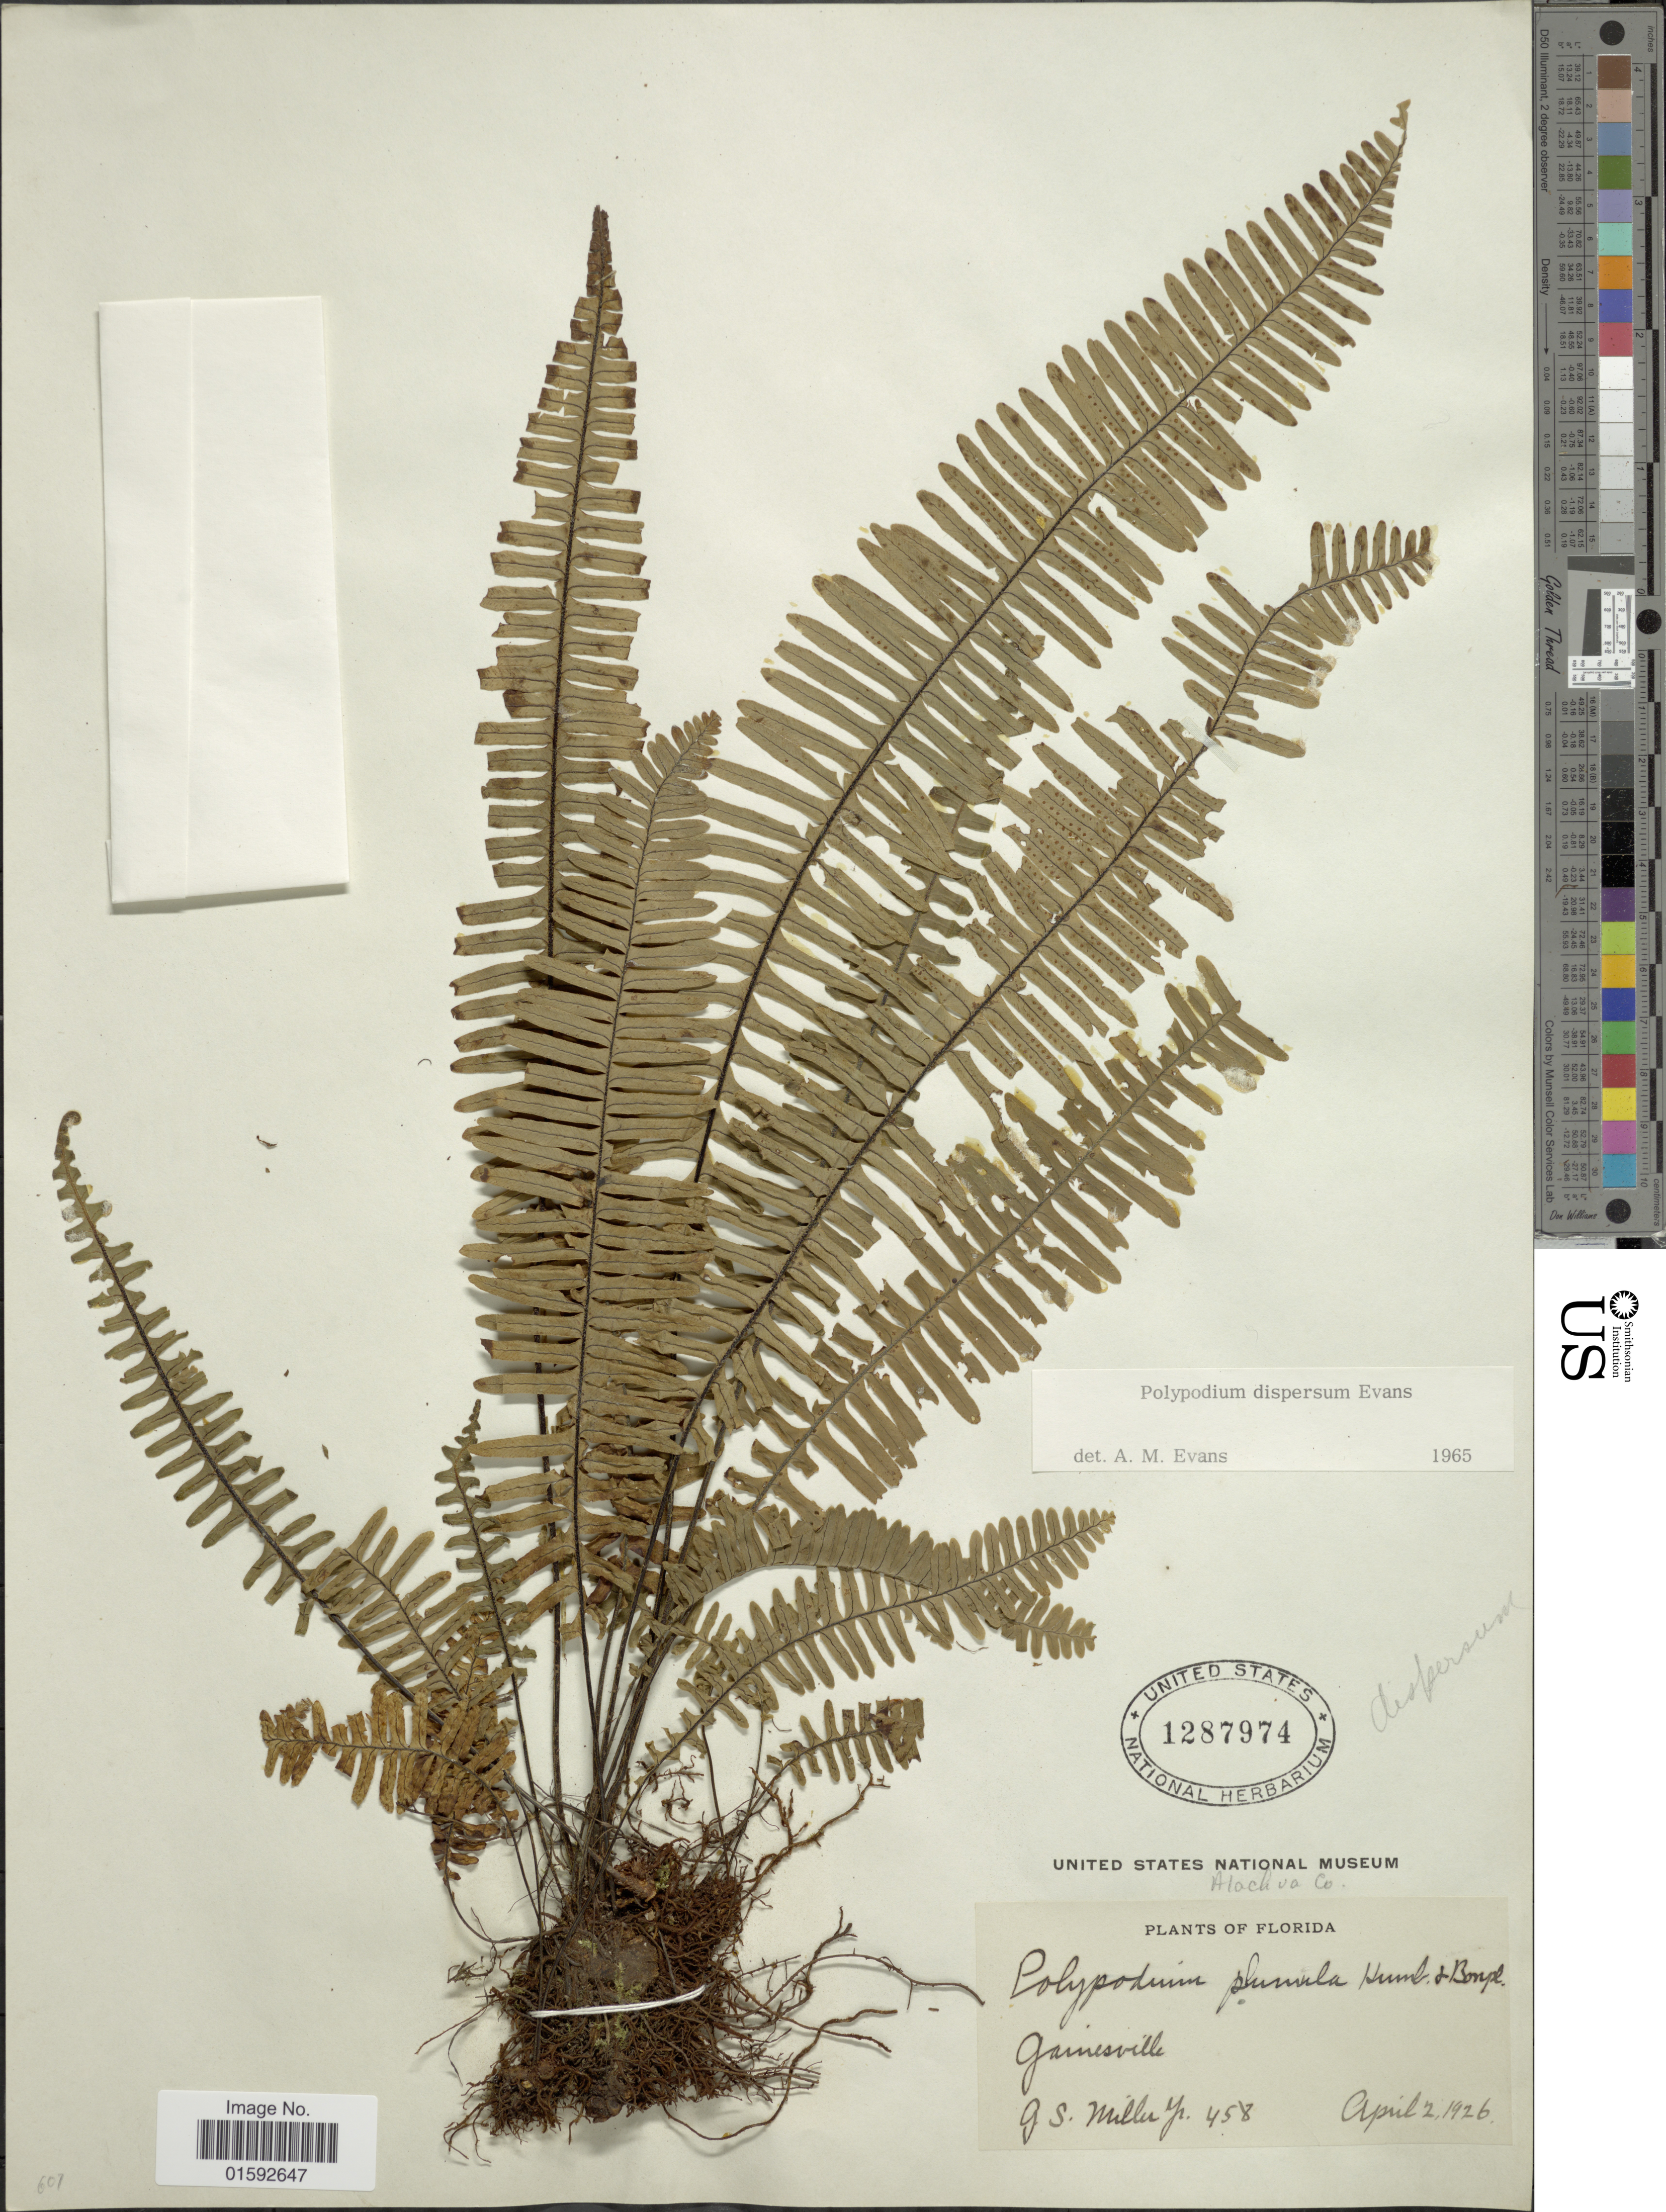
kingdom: Plantae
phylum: Tracheophyta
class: Polypodiopsida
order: Polypodiales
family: Polypodiaceae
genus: Pecluma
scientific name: Pecluma dispersa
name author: (A.M. Evans) M.G. Price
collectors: G. S. Miller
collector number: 458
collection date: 1926-04-02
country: United States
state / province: Florida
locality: Gainesville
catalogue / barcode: US 1287974